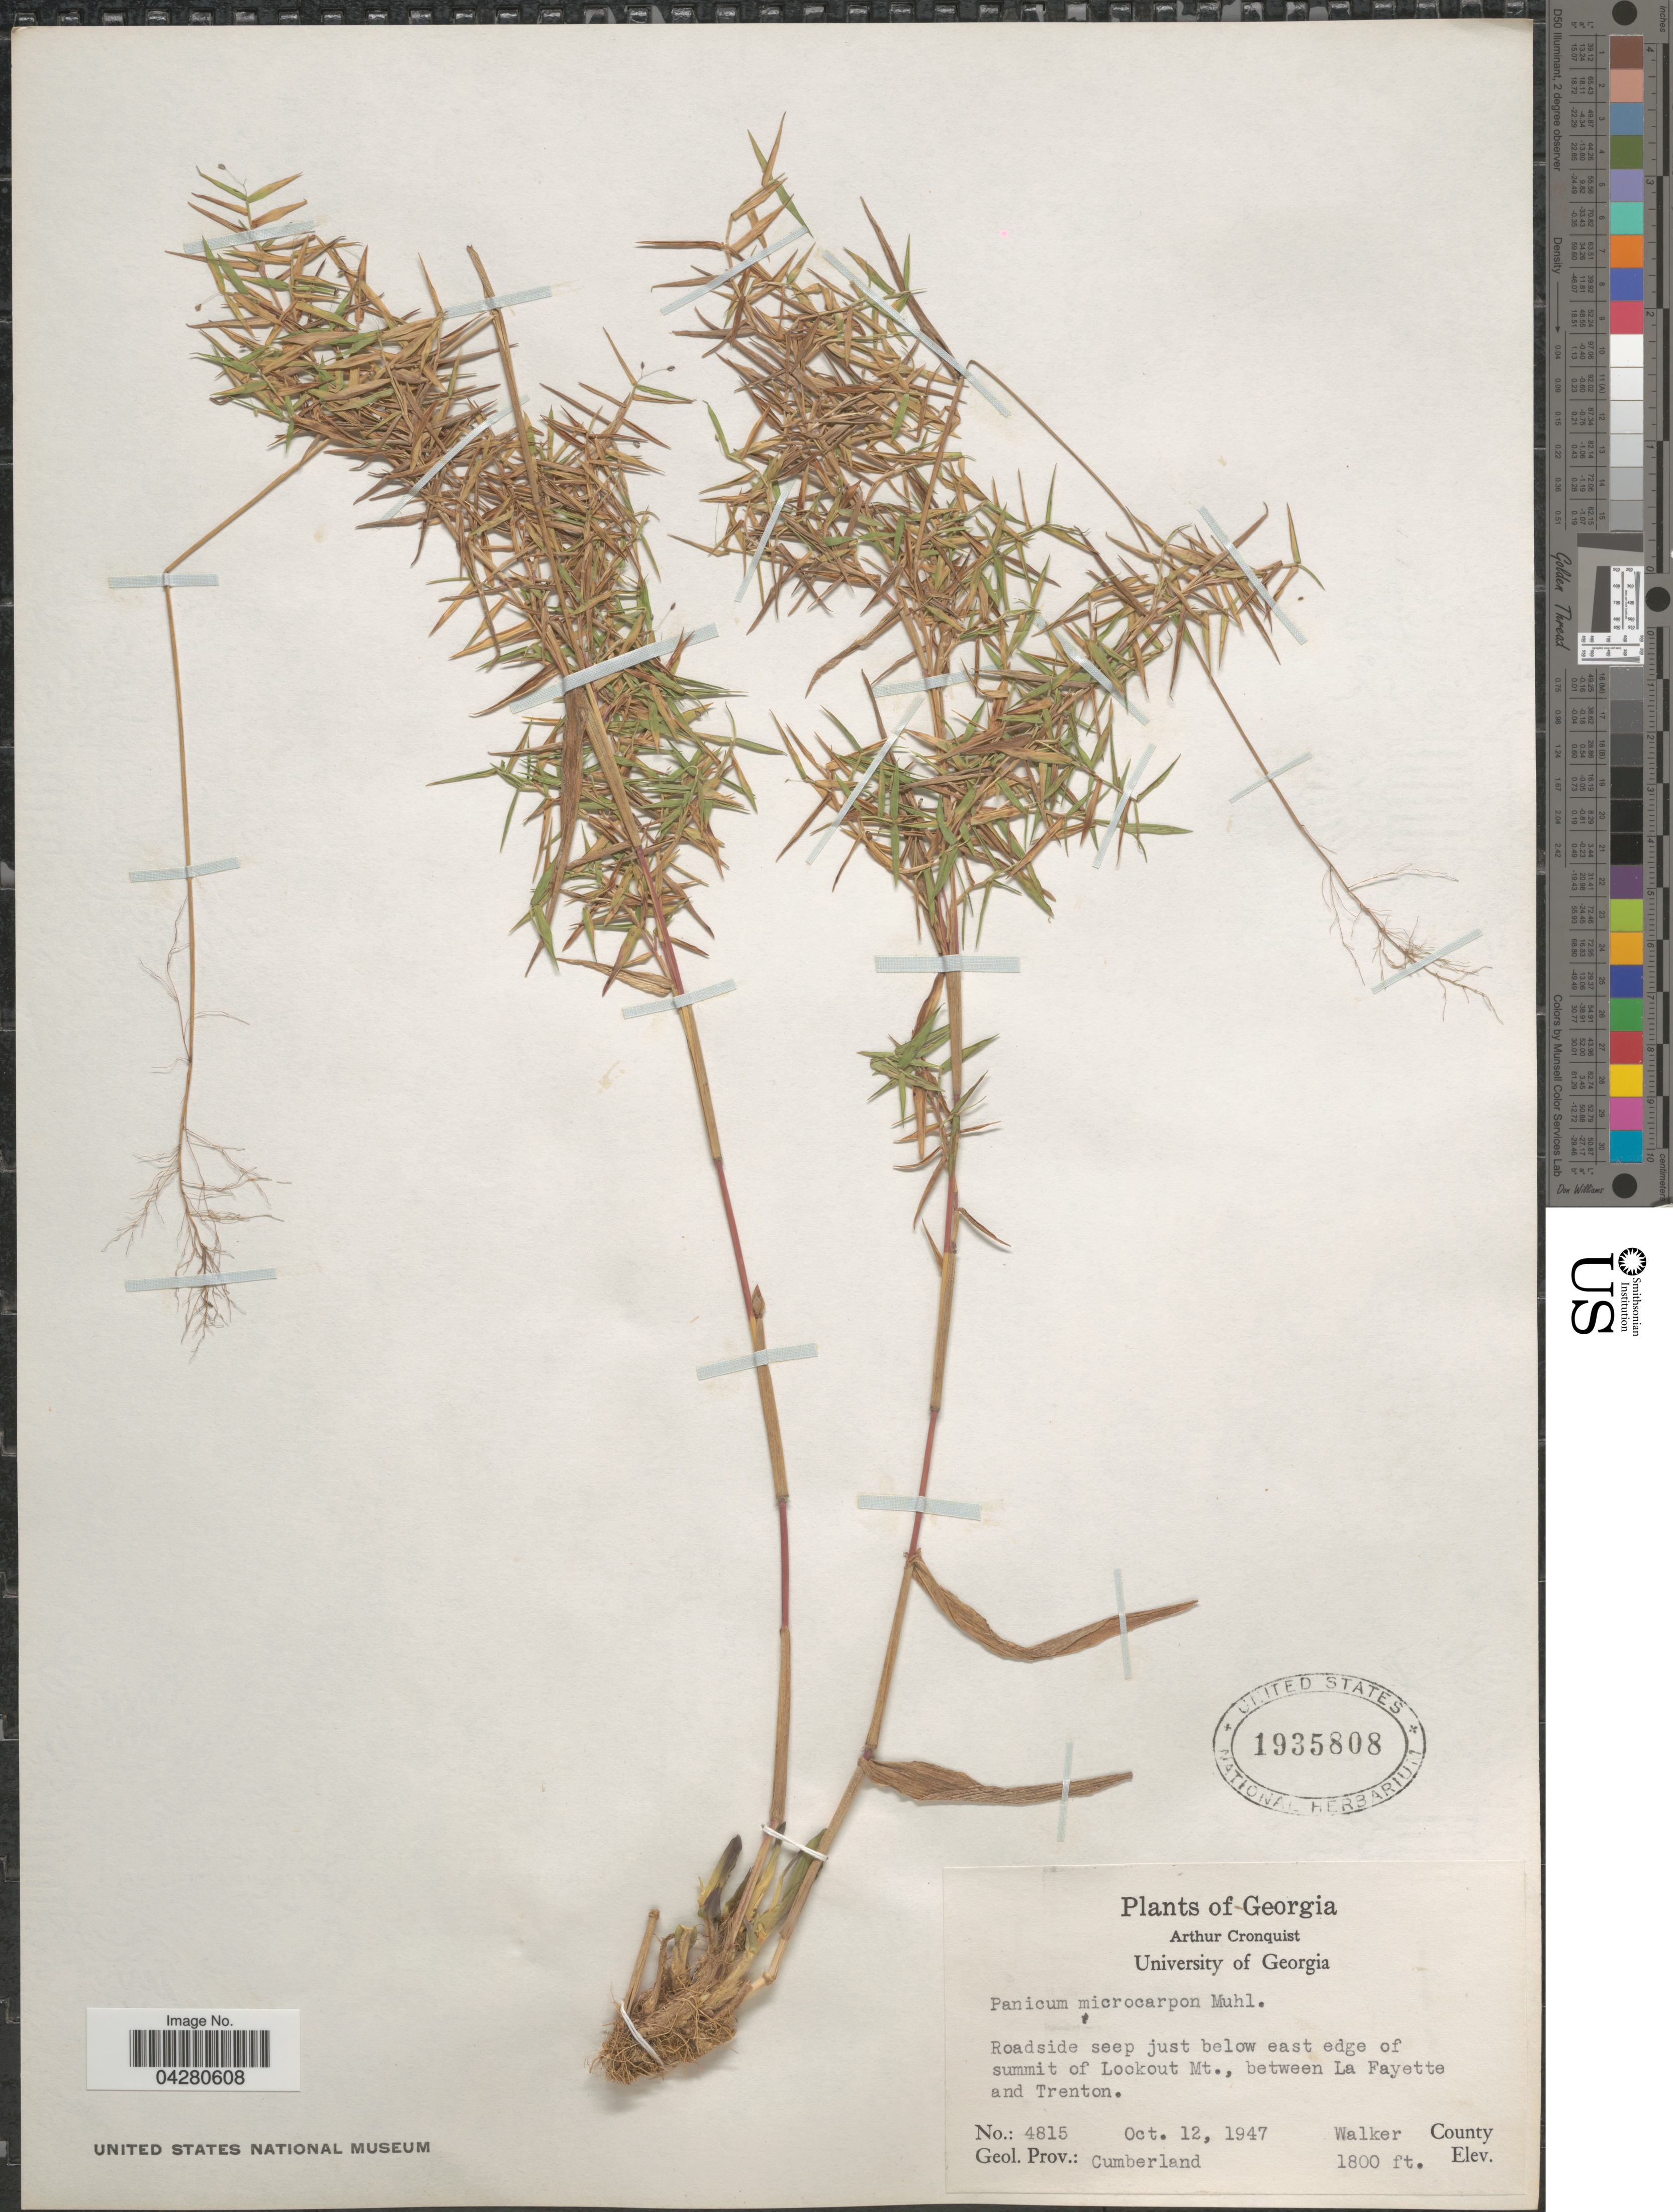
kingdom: Plantae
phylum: Tracheophyta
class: Liliopsida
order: Poales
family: Poaceae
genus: Dichanthelium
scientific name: Dichanthelium dichotomum var. dichotomum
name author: (L.) Gould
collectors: A. J. Cronquist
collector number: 4815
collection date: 1947-10-12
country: United States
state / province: Georgia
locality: Roadside seep just below east edge of summit of Lookout Mt., between La Fayette and Trenton. Walker County. Geol. Prov.: Cumberland.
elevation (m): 549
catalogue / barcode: US 1935808